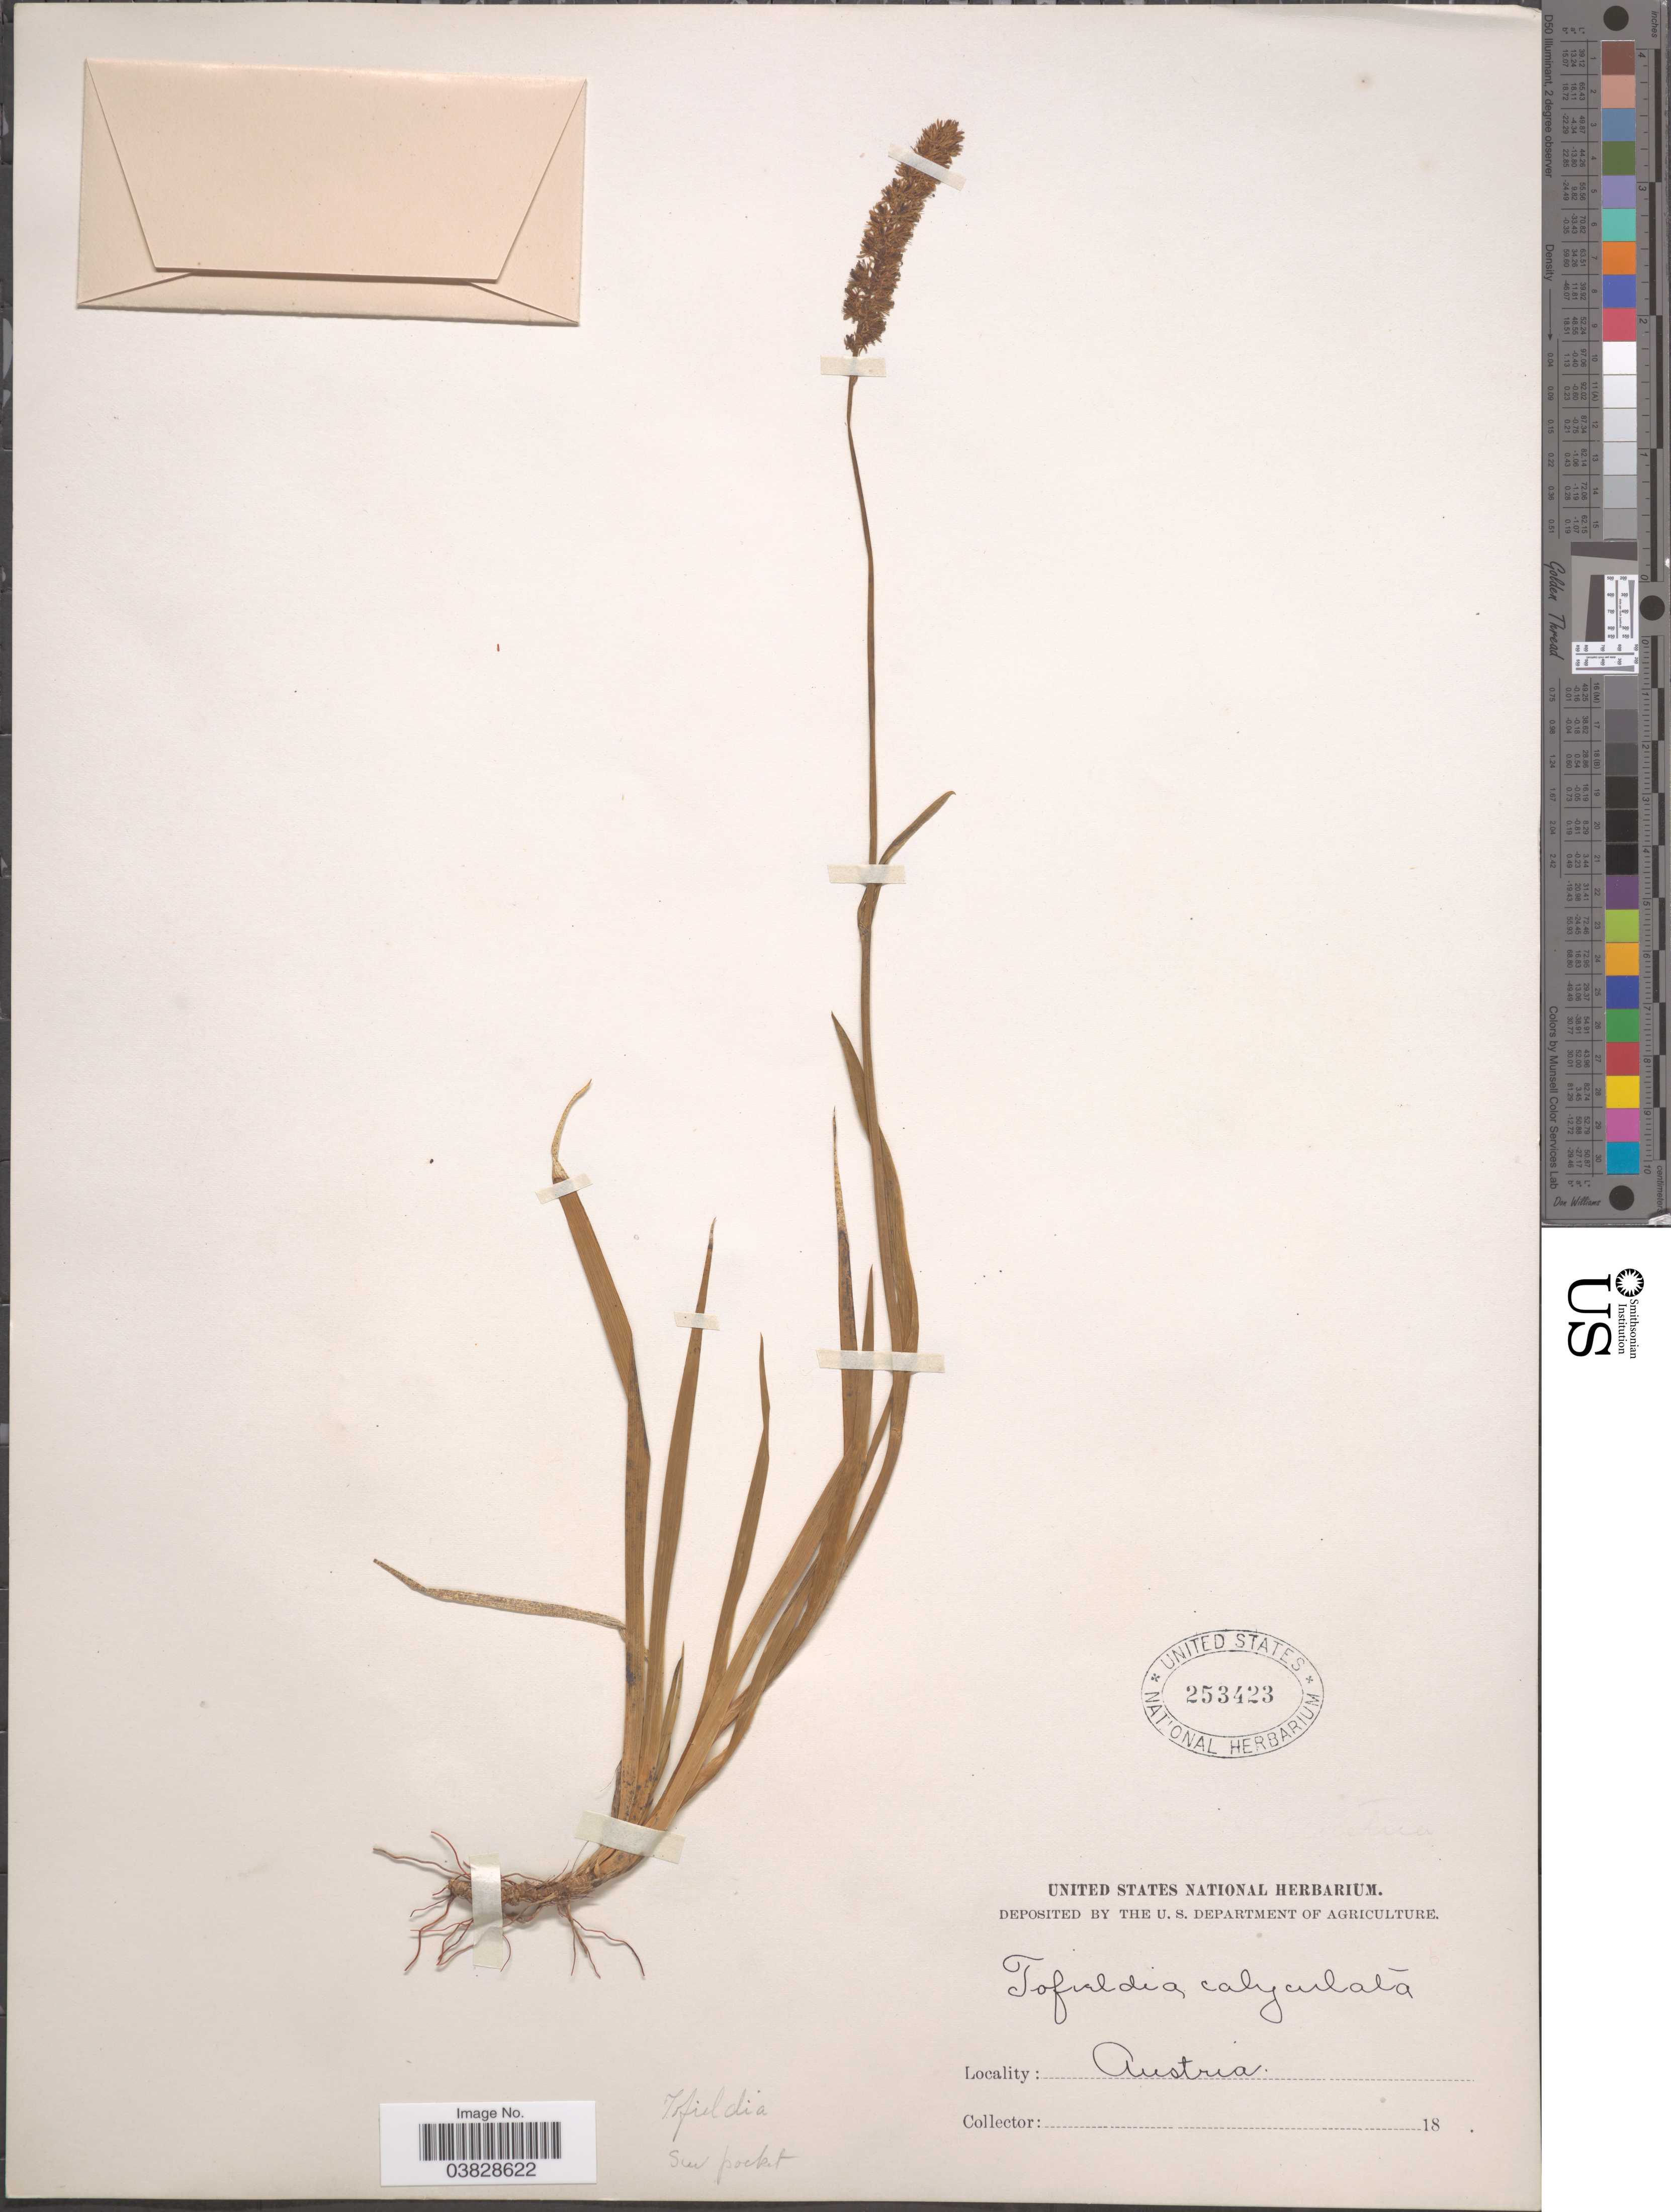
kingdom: Plantae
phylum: Tracheophyta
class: Liliopsida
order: Alismatales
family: Tofieldiaceae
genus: Tofieldia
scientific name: Tofieldia calyculata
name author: (L.) Wahlenb.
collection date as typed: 18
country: Austria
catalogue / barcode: US 253423